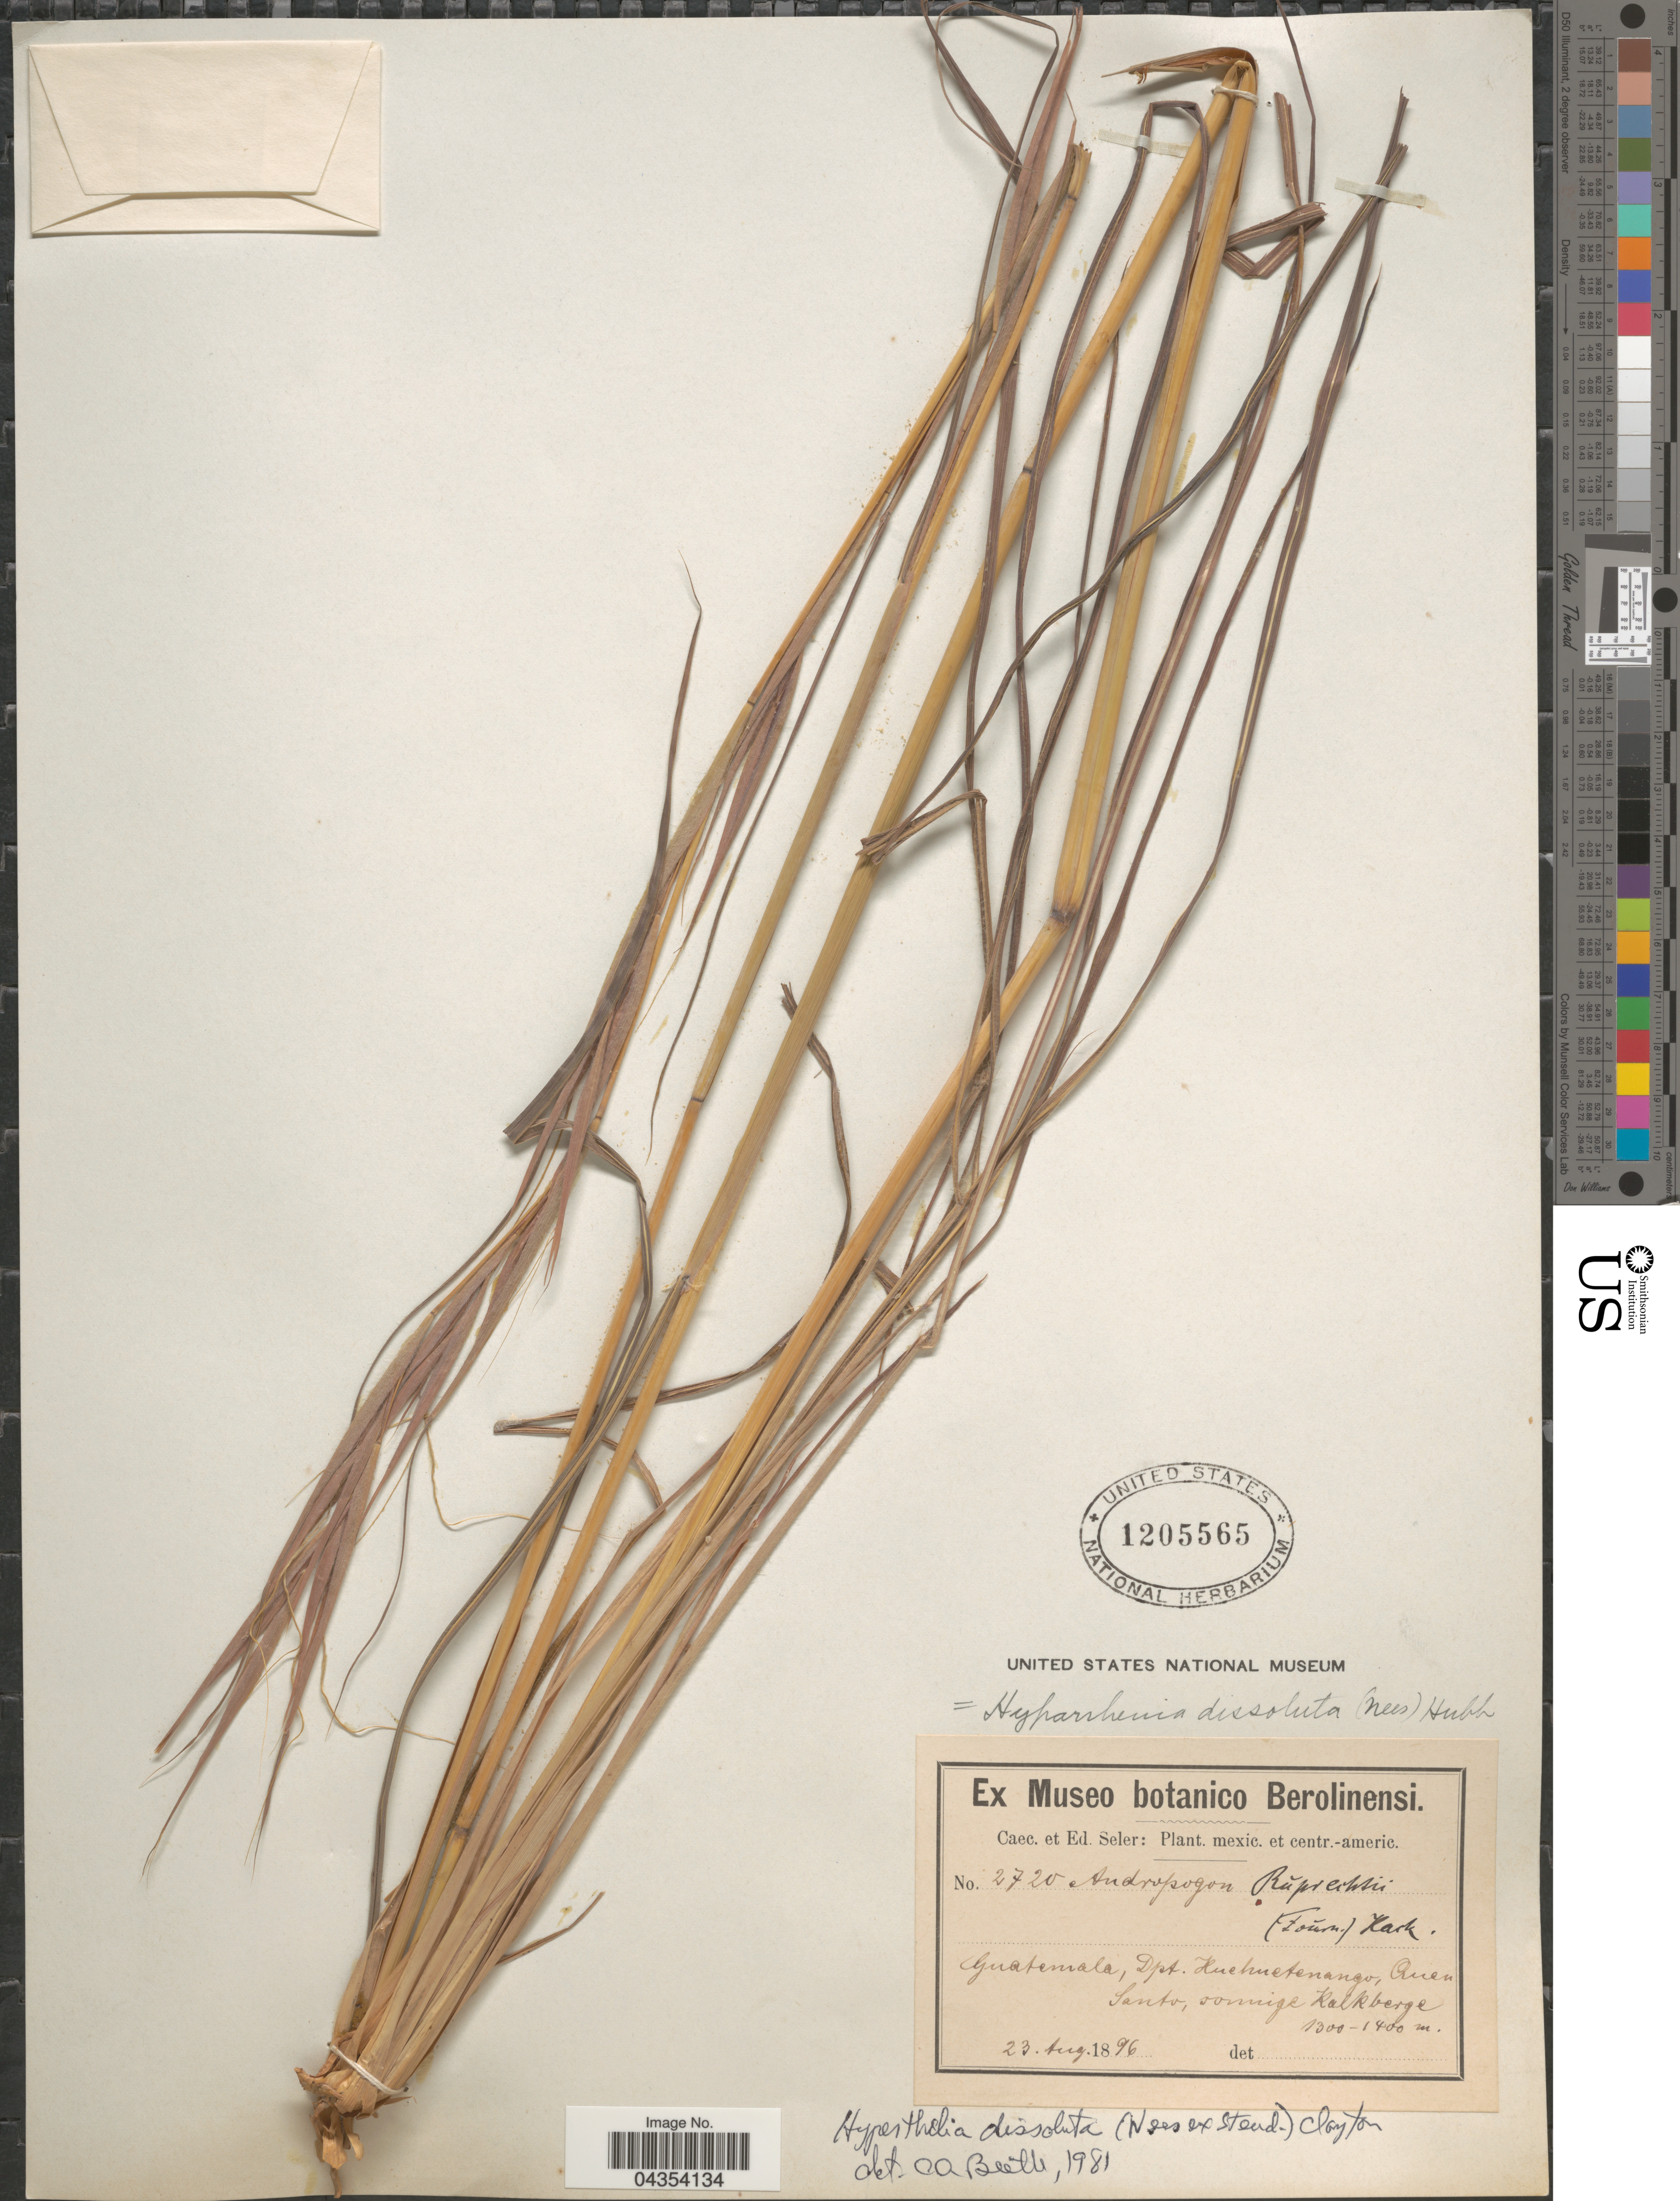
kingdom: Plantae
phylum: Tracheophyta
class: Liliopsida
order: Poales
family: Poaceae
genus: Hyperthelia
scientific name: Hyperthelia dissoluta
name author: (Nees ex Steud.) Clayton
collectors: ex Caec. et Ed Seler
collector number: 2720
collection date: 1896-08-23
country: Guatemala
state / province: Huehuetenango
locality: Dpt. Huehuetenango.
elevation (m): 1300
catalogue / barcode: US 1205565